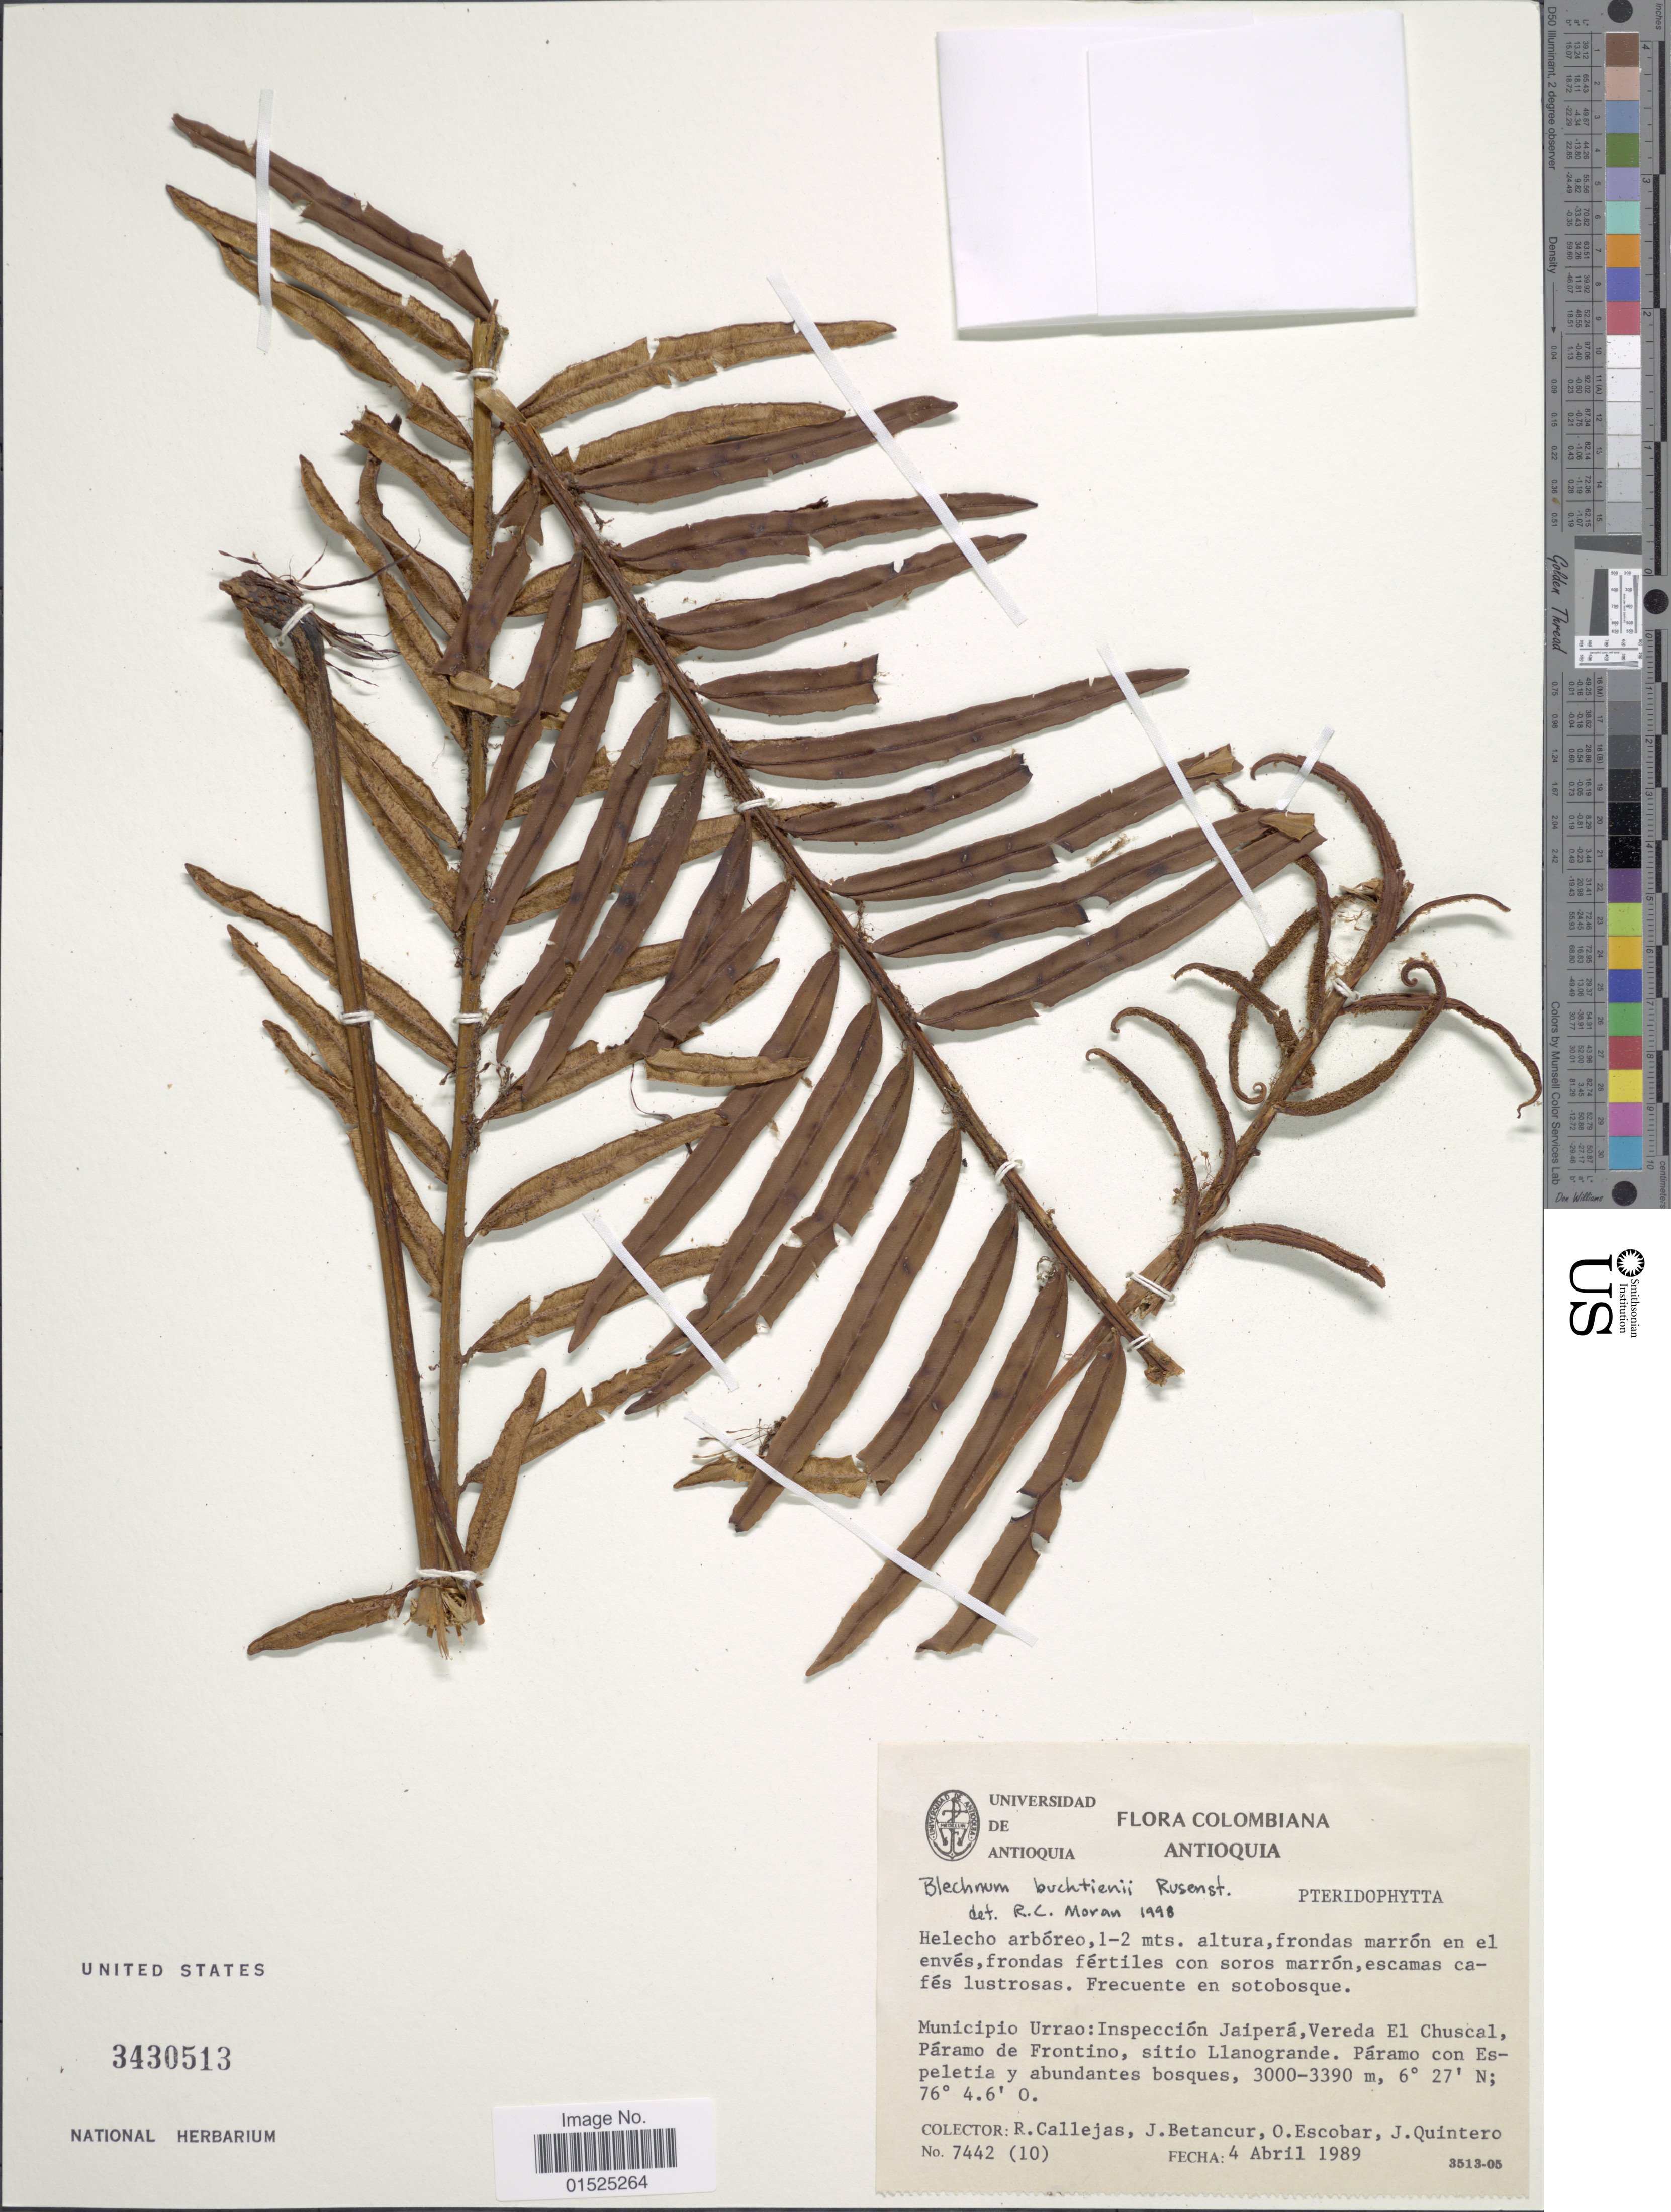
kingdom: Plantae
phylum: Tracheophyta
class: Polypodiopsida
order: Polypodiales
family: Blechnaceae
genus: Blechnum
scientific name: Blechnum auratum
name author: (Fée) R.M. Tryon & Stolze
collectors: R. Callejas, J. Betancur, J. Escobar & J. Quintero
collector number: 7442 (10)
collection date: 1989-04-04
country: Colombia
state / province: Antioquia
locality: Municipio Urrao: Inspeccion Jaipera, Vereda El Chuscal, Paramo de Frontino, sitio Llanogrande. Paramo con Espeletia y abundantes bosques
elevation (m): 3000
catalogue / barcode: US 3430513